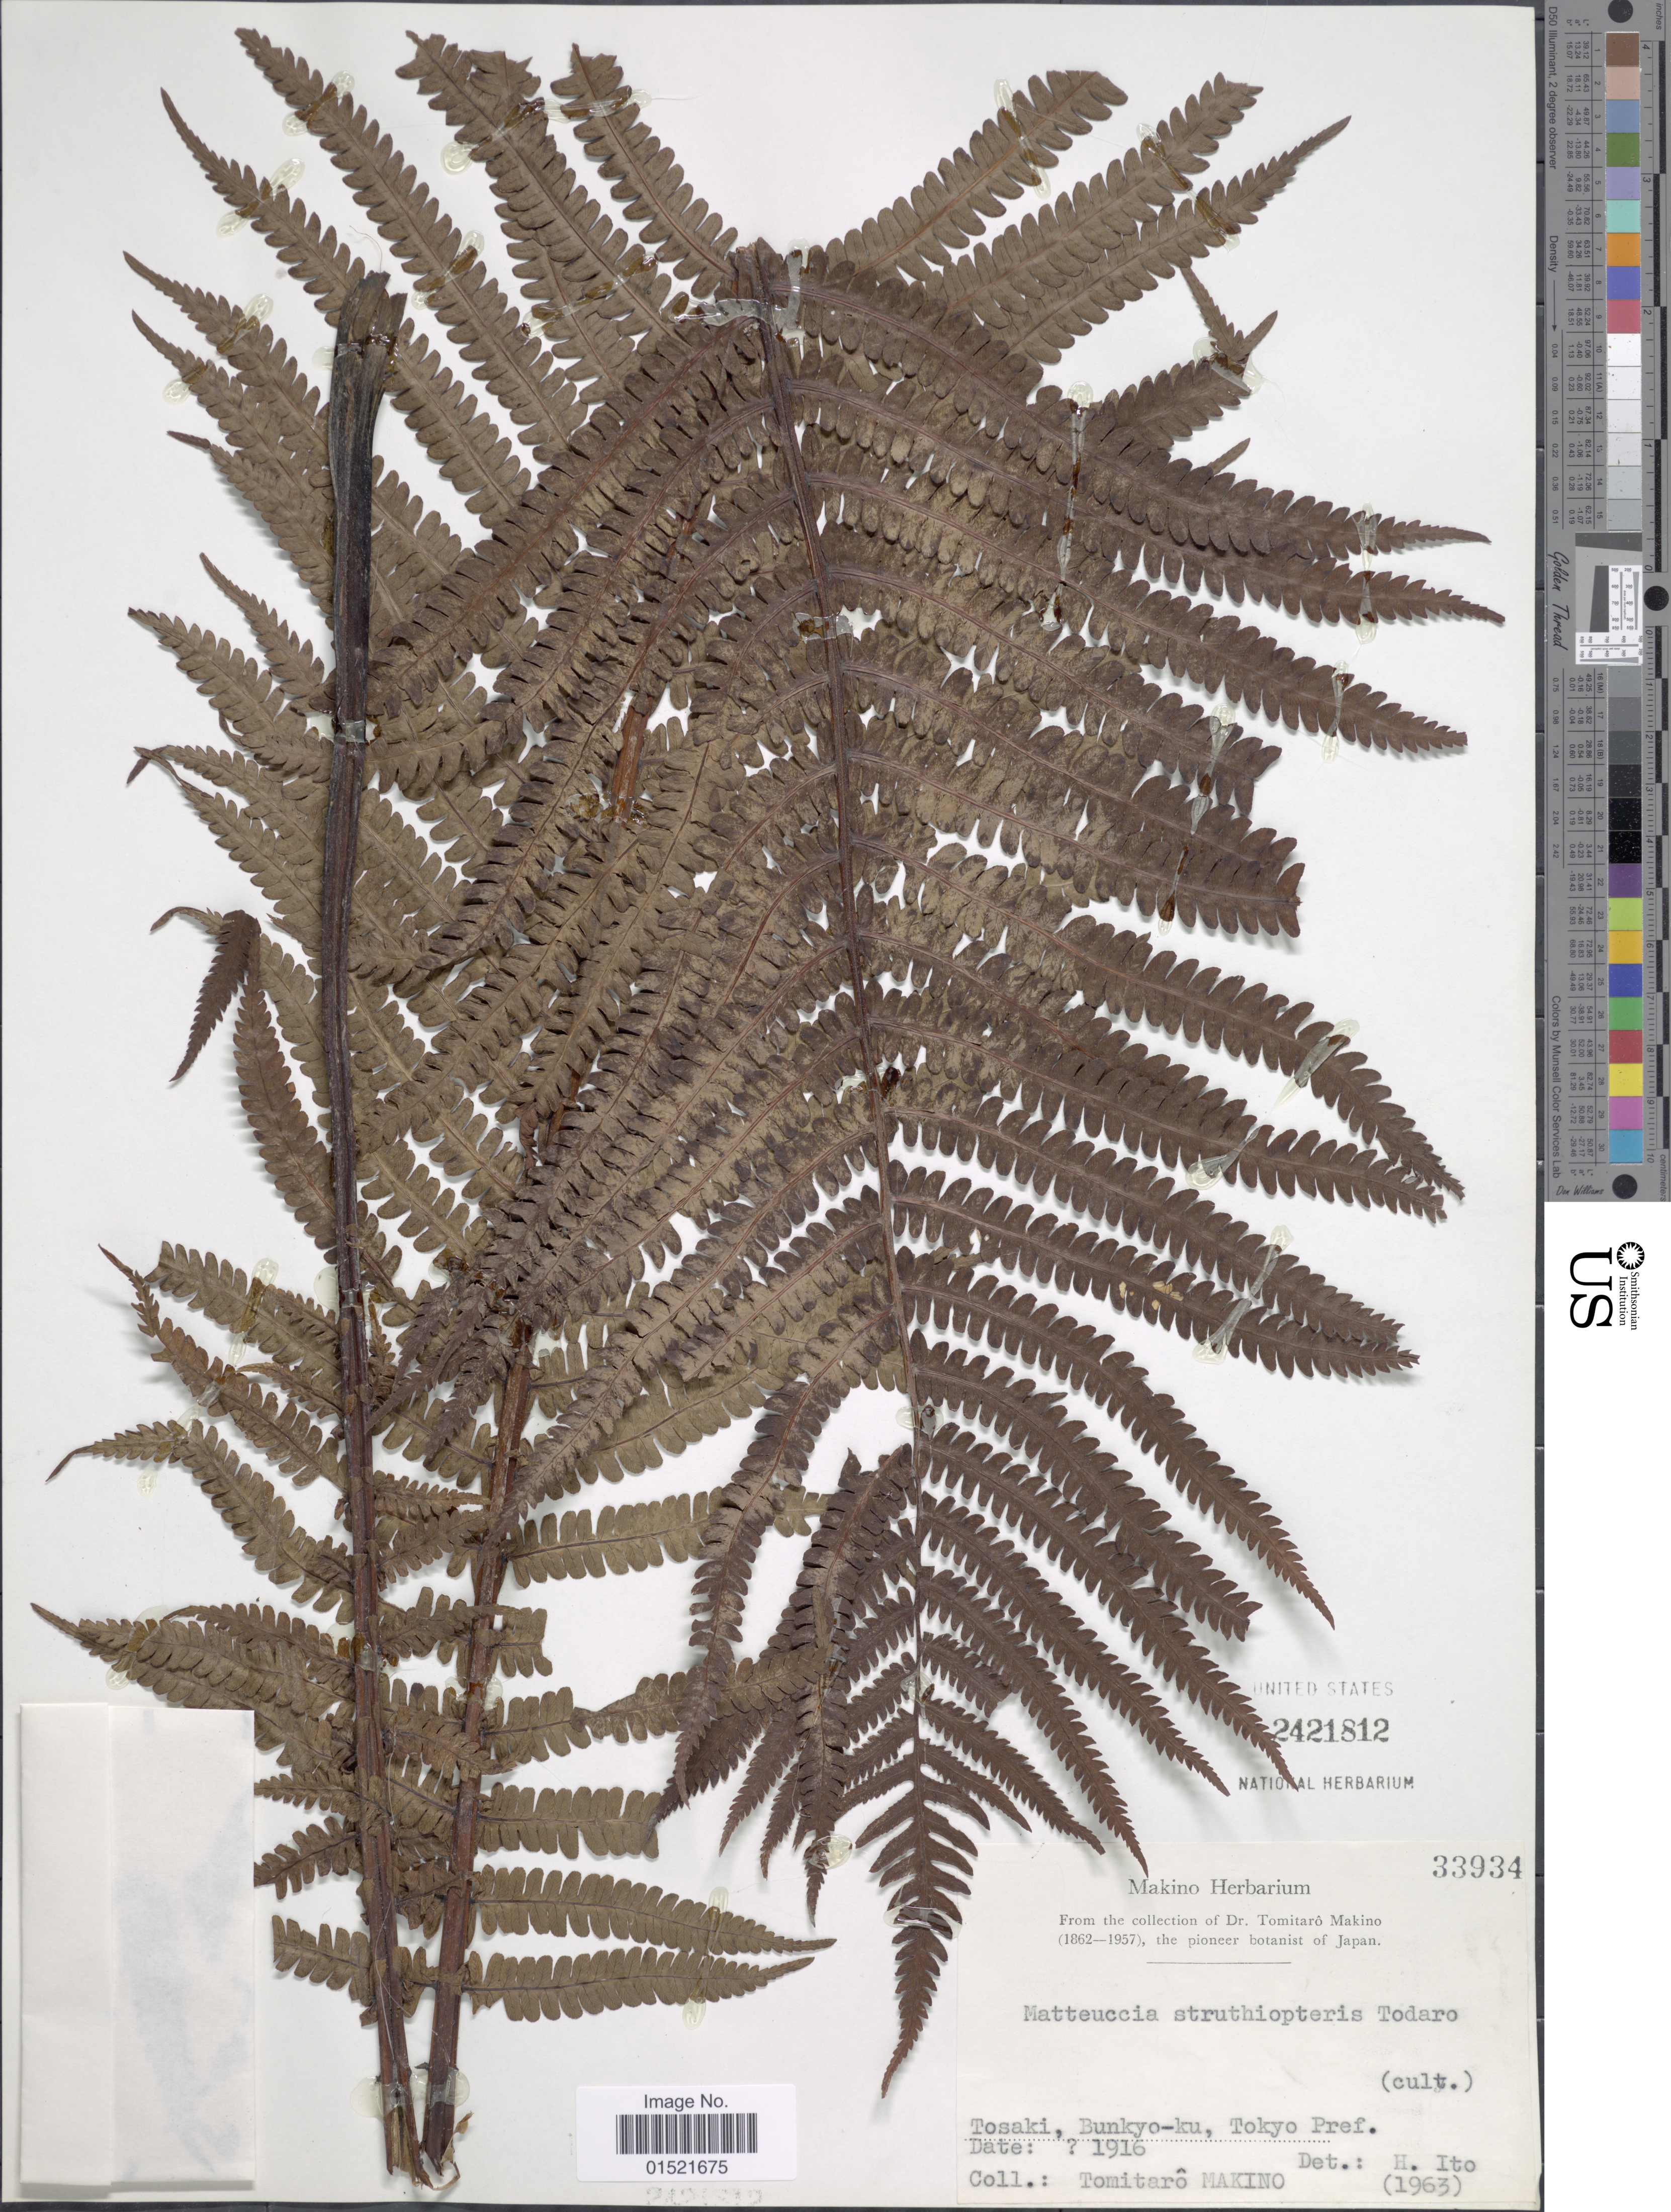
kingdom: Plantae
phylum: Tracheophyta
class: Polypodiopsida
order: Polypodiales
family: Onocleaceae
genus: Matteuccia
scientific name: Matteuccia struthiopteris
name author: (L.) Tod.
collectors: T. Makino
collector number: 33934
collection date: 1916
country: Japan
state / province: Tokyo, Federal City of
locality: Tosaki, Bunkyo-ku, Tokyo Pref.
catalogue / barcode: US 2421812